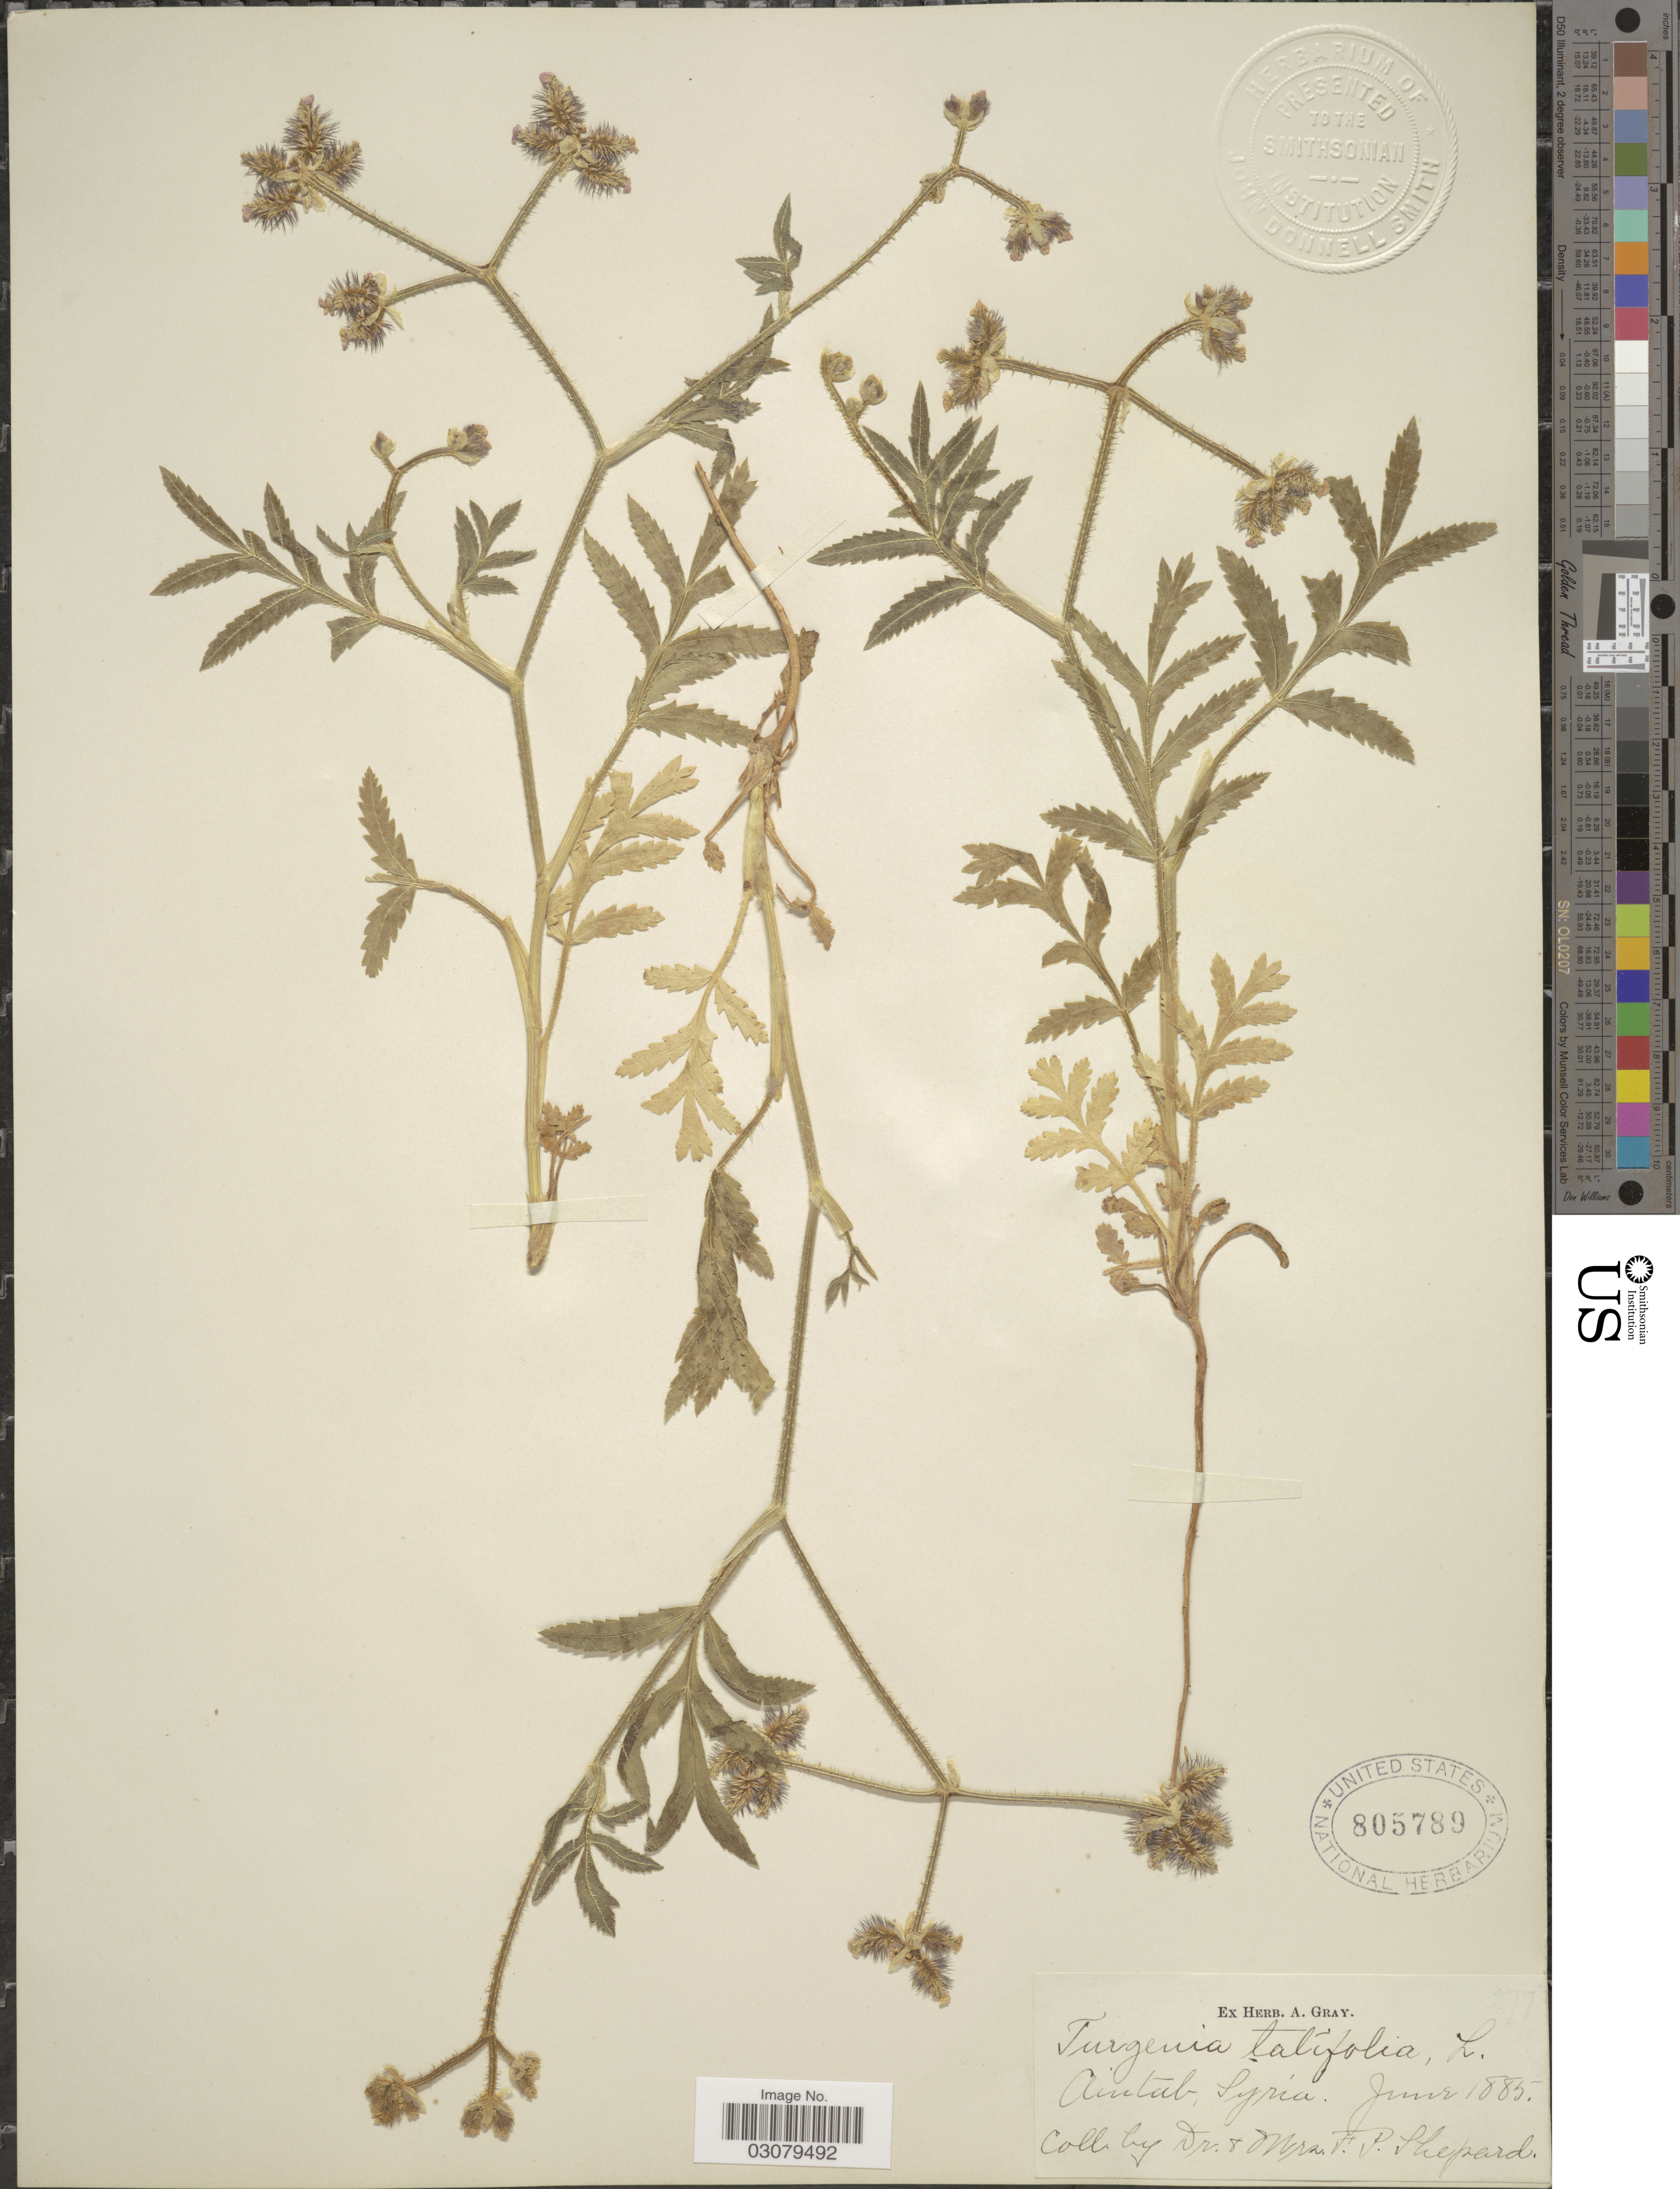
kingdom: Plantae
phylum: Tracheophyta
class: Magnoliopsida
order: Apiales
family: Apiaceae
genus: Turgenia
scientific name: Turgenia latifolia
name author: Hoffm.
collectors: F. P. Shepard & Mrs. Shepard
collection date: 1885-06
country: Syria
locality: Aintab.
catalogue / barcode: US 805789